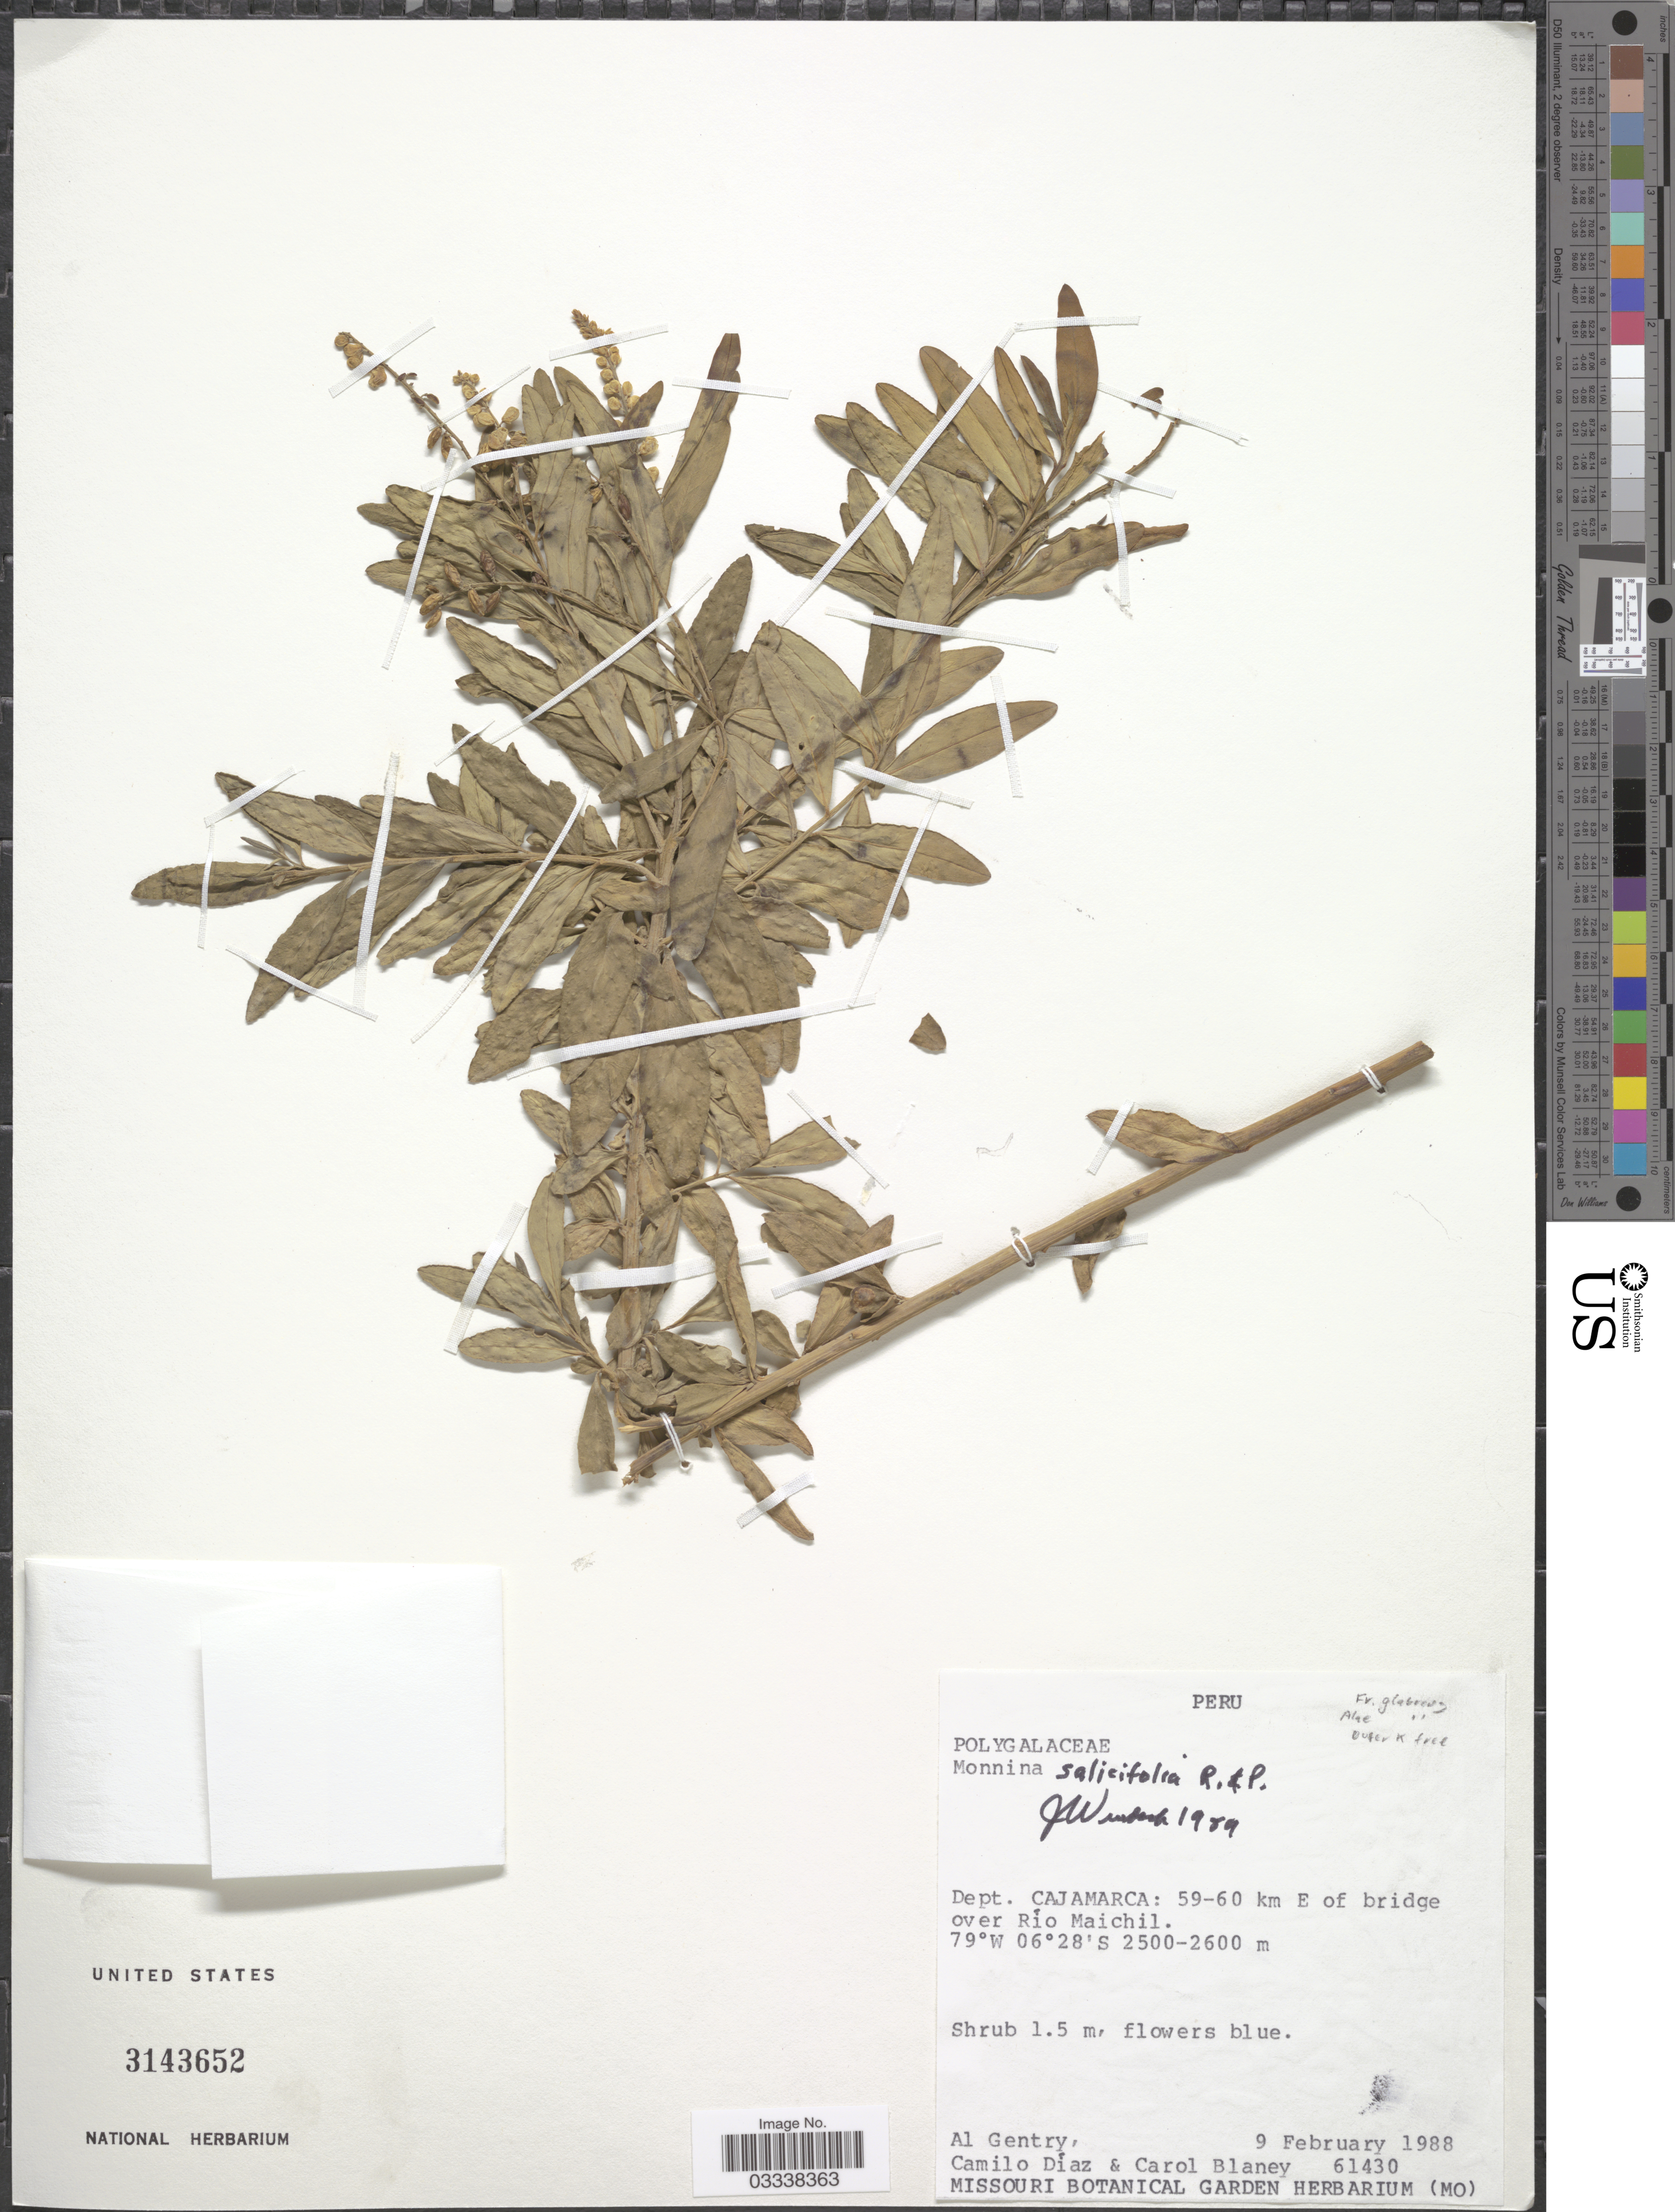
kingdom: Plantae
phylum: Tracheophyta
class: Magnoliopsida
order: Fabales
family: Polygalaceae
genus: Monnina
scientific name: Monnina salicifolia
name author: Ruiz & Pav.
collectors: A. H. Gentry, C. Díaz & C. Blaney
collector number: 61430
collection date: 1988-02-09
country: Peru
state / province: Cajamarca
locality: Dept. Cajamarca: 59-60 km E of bridge over Río Maichil.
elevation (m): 2500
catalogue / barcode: US 3143652